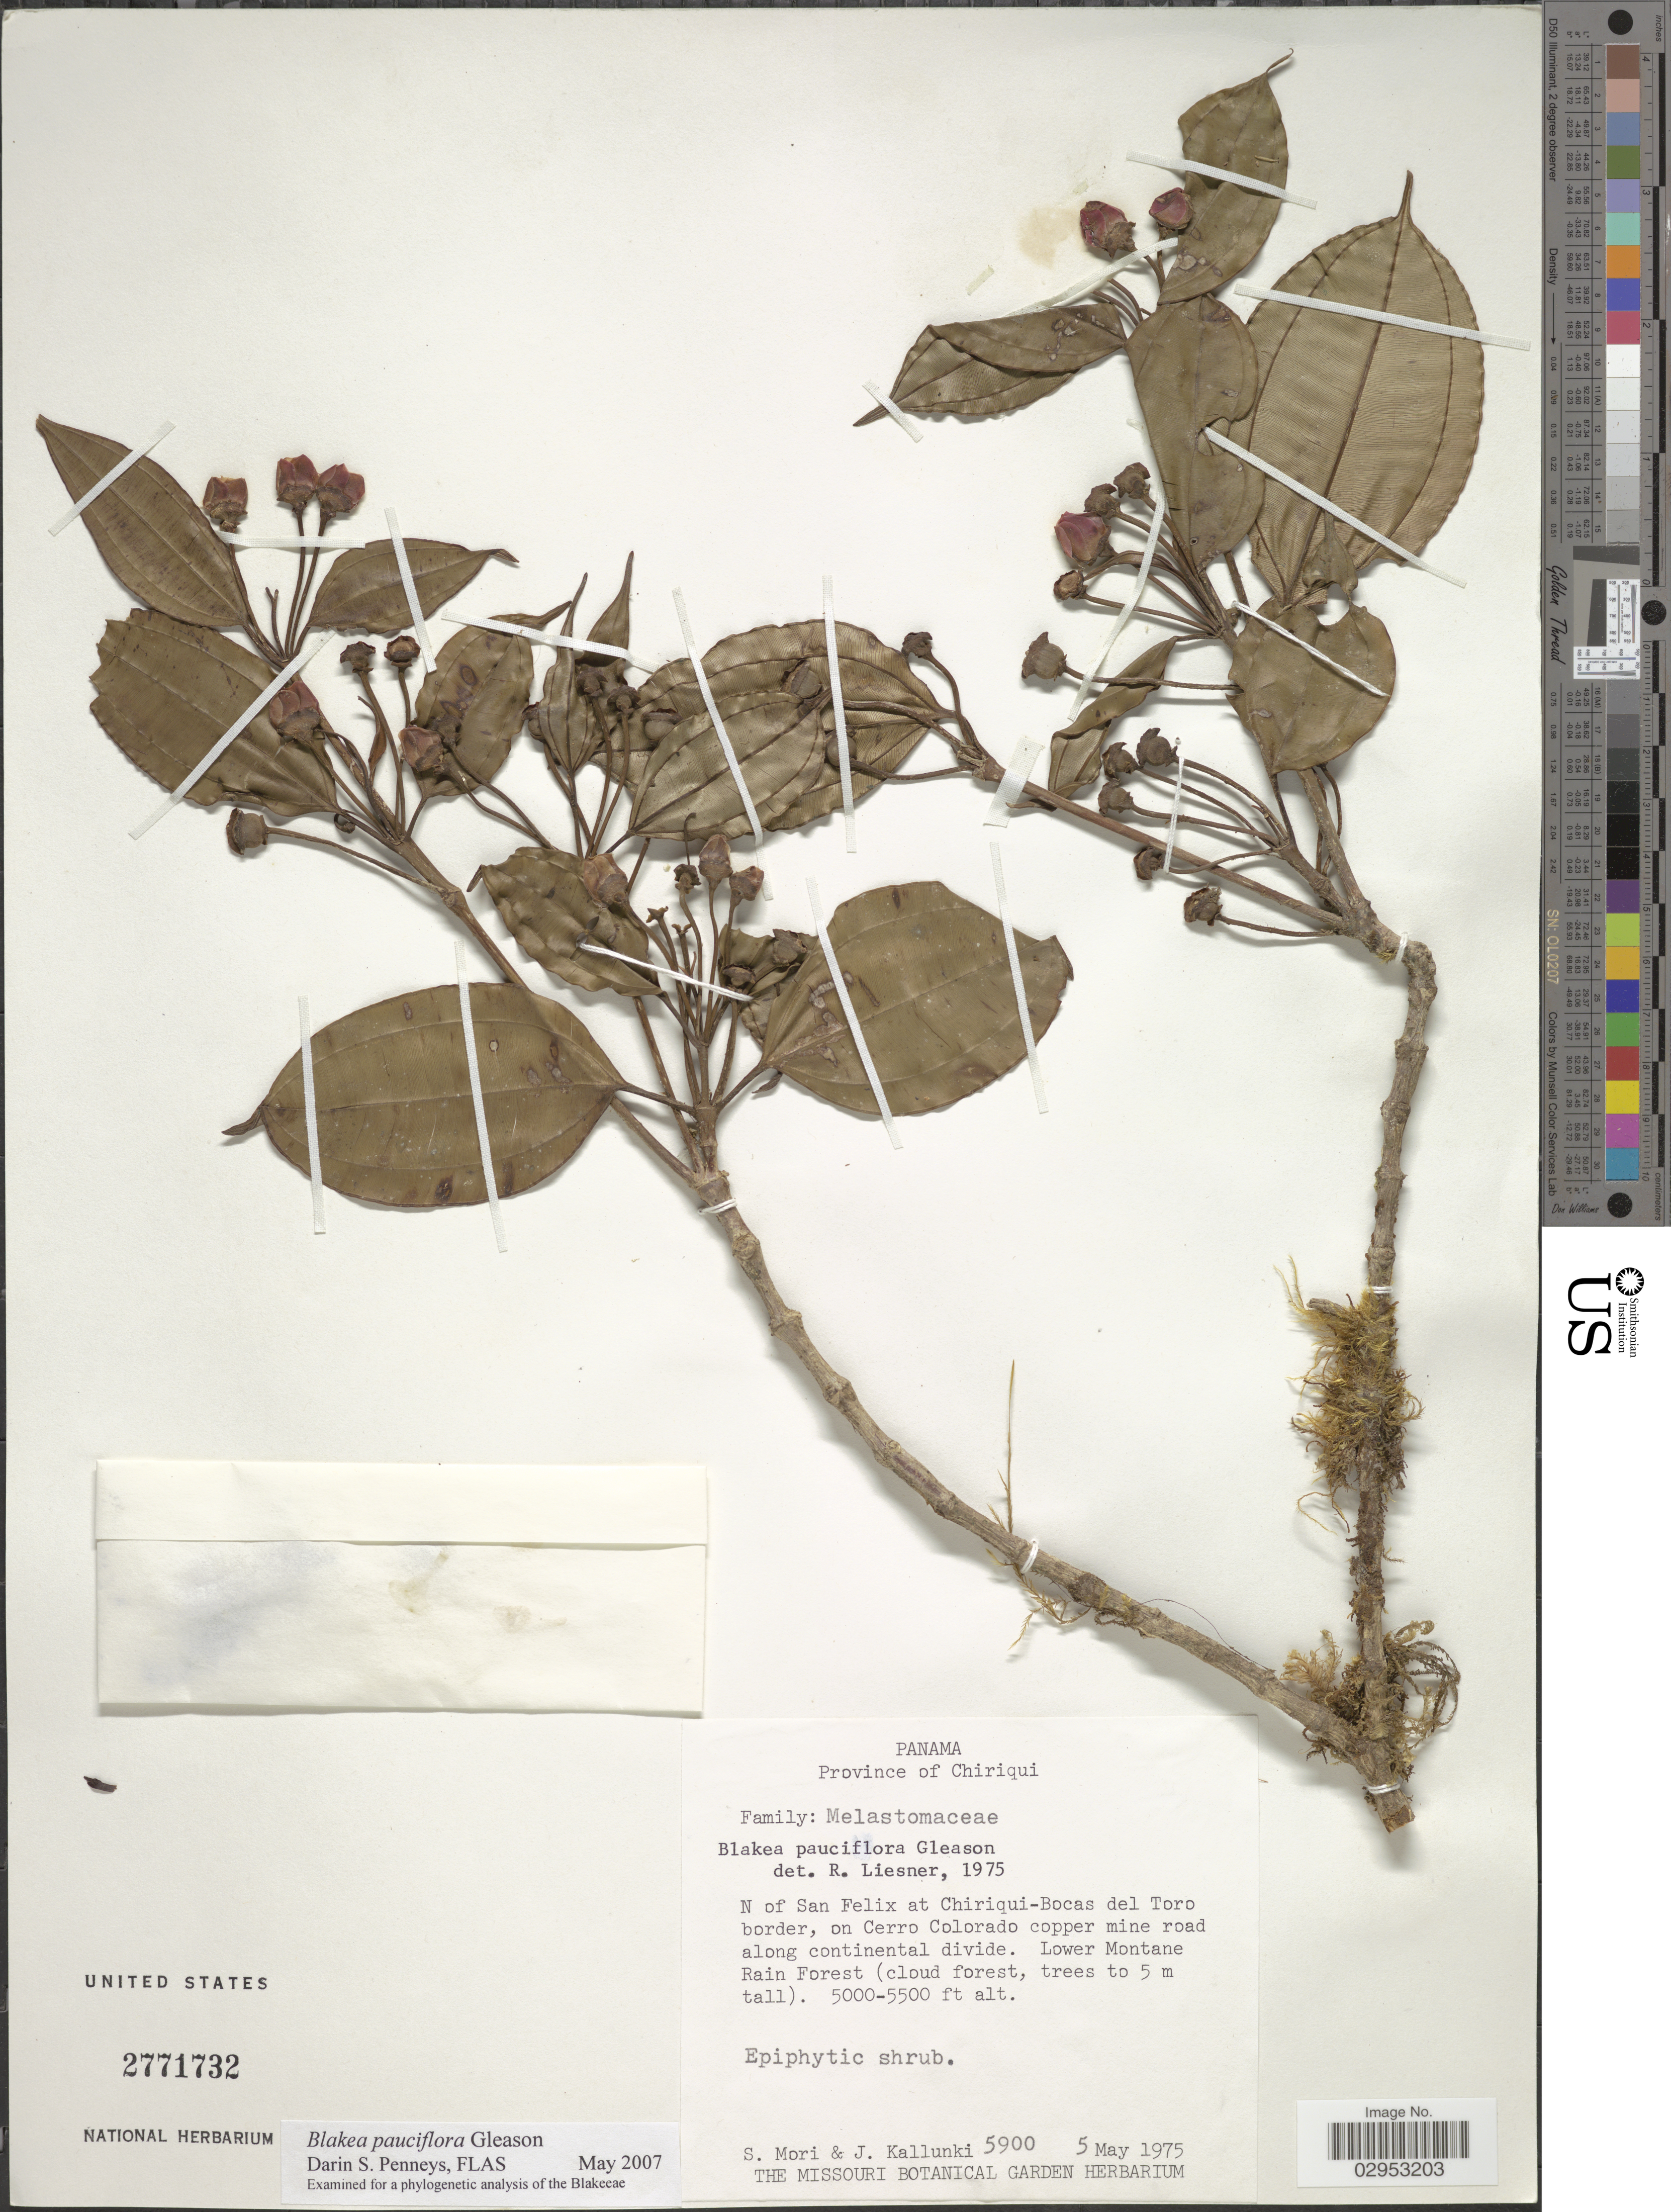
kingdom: Plantae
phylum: Tracheophyta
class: Magnoliopsida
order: Myrtales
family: Melastomataceae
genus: Blakea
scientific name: Blakea pauciflora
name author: Gleason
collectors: S. Mori & J. Kallunki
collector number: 5900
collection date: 1975-05-05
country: Panama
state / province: Chiriqui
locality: N of San Felix at Chiriqui-Bocas del Toro border, on Cerro Colorado copper mine road along continental divide. Lower Montane Rain Forest.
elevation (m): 1524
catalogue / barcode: US 2771732